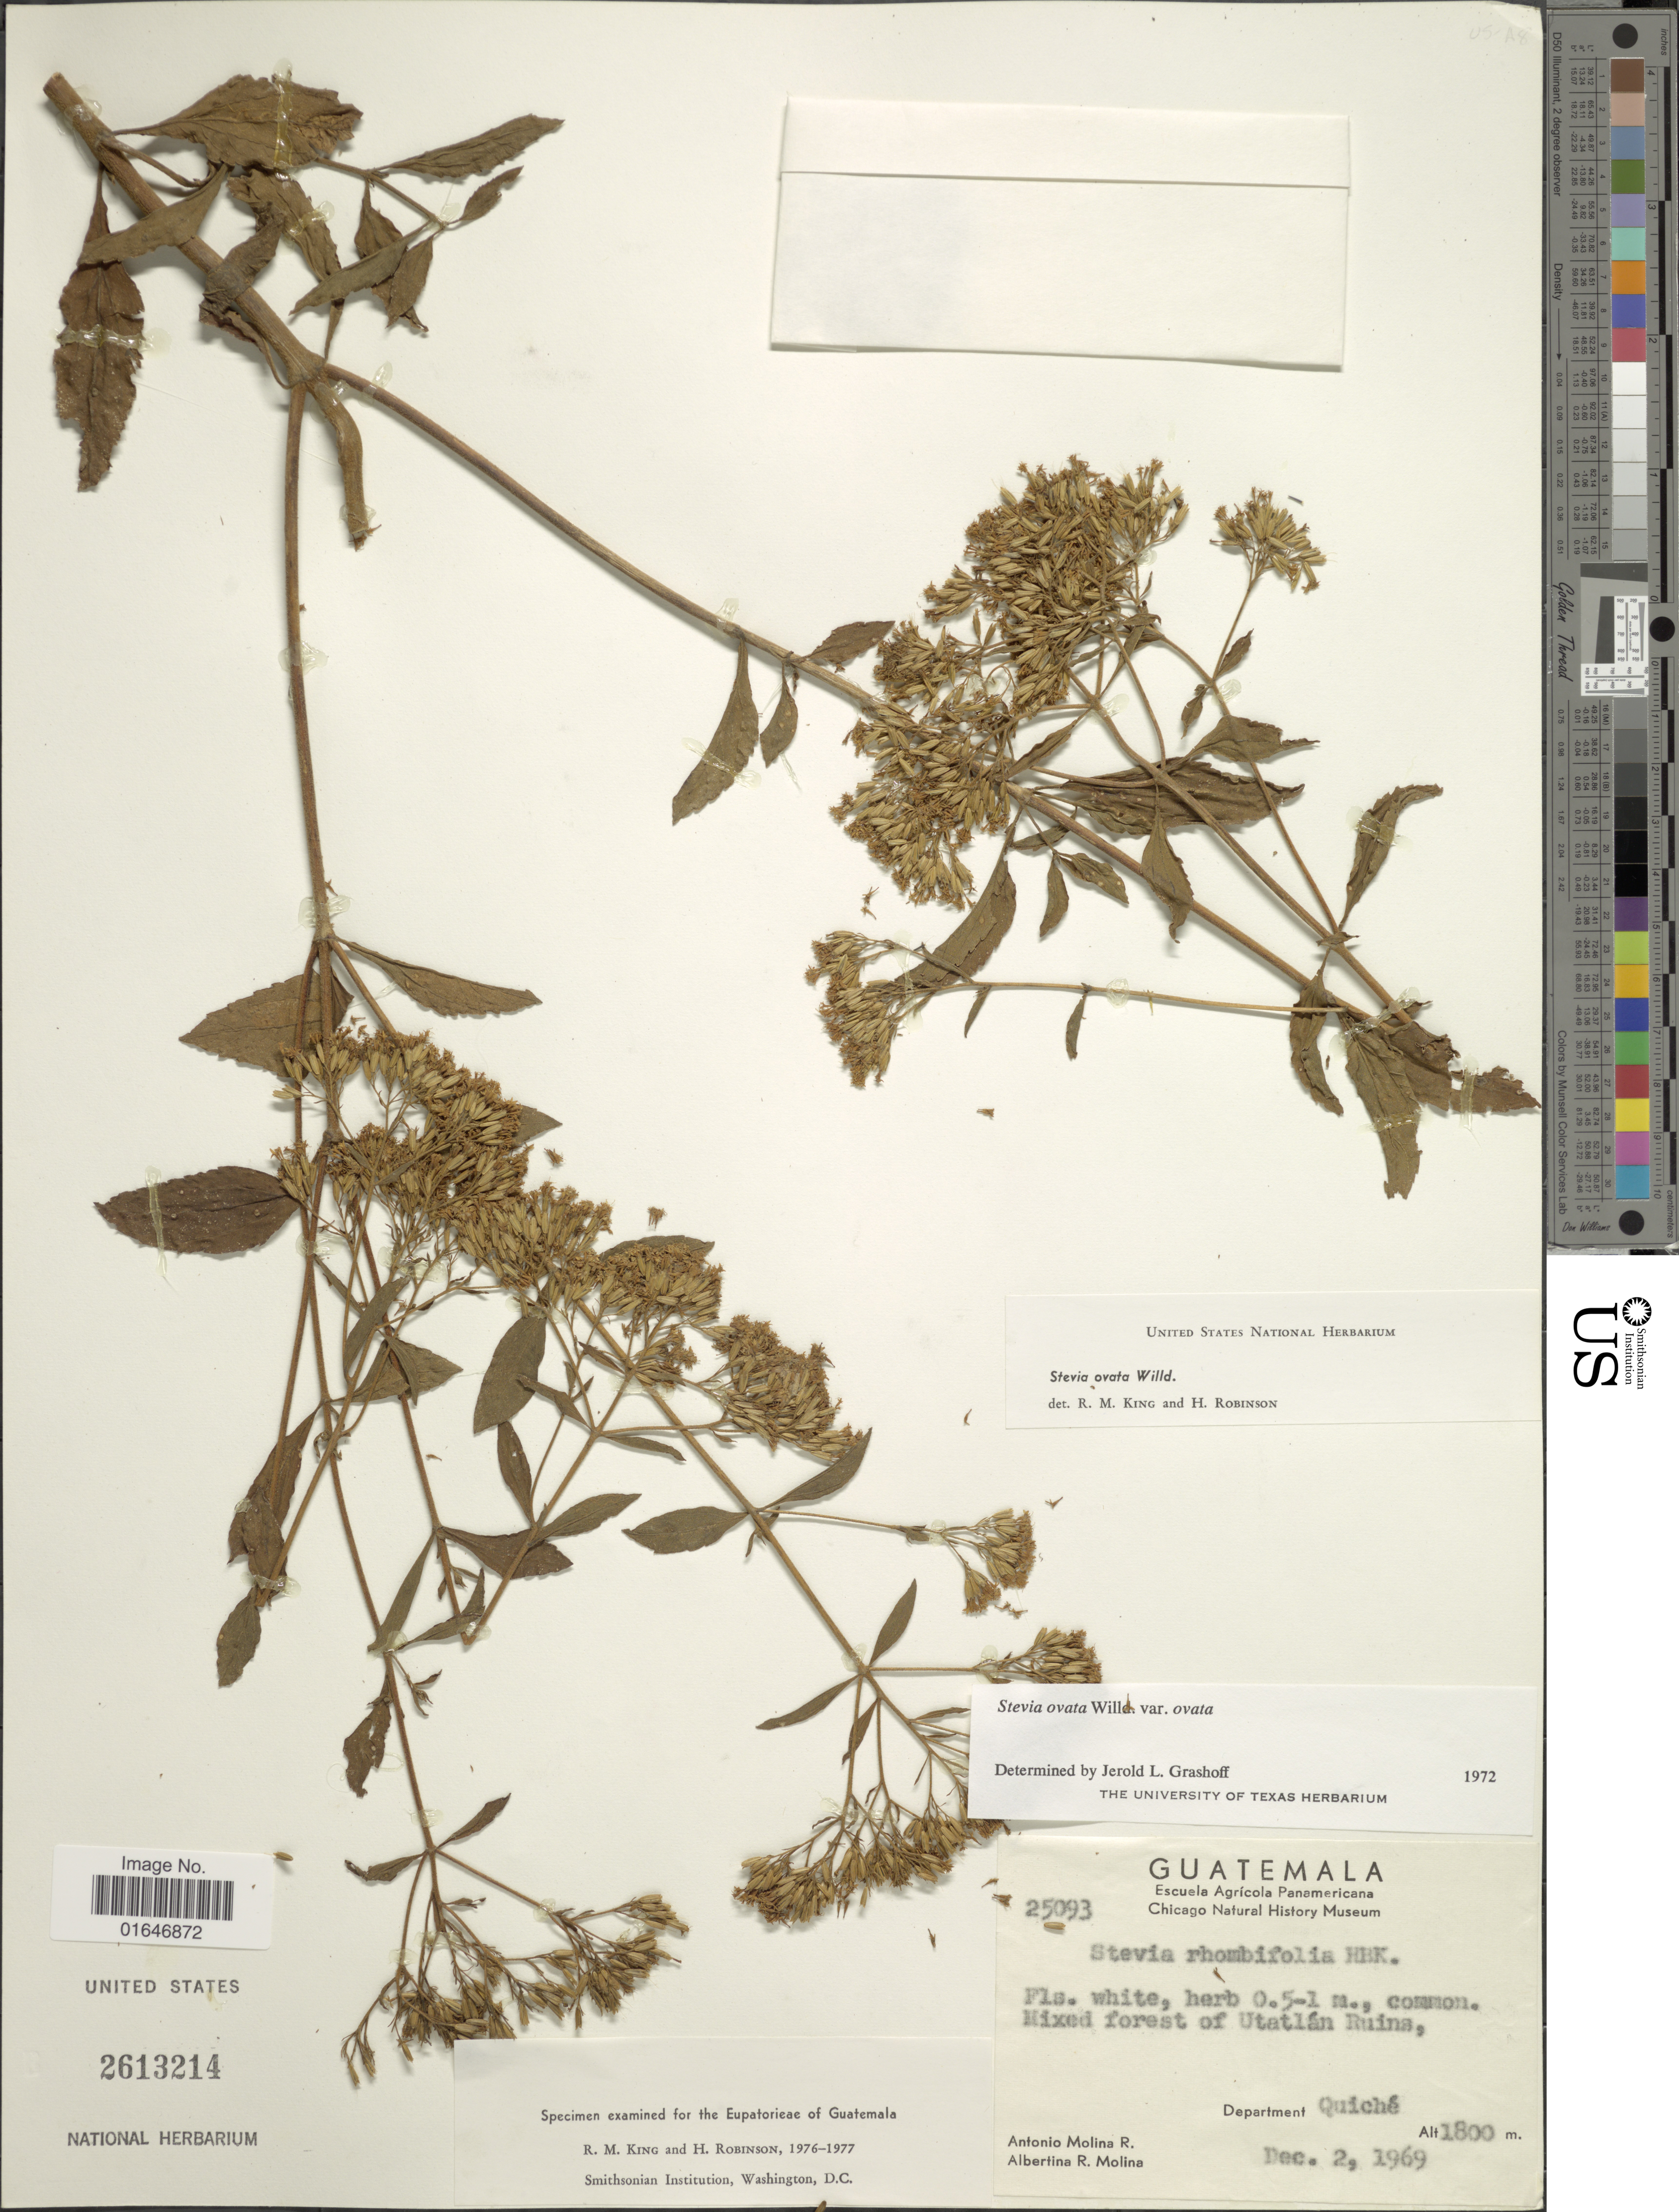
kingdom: Plantae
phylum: Tracheophyta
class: Magnoliopsida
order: Asterales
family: Asteraceae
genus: Stevia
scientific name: Stevia ovata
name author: Willd.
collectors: A. Molina R. & A. R. Molina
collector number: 25093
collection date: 1969-12-02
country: Guatemala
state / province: El Quiché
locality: Mixed forest of Utatlán Ruina.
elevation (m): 1800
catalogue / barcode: US 2613214